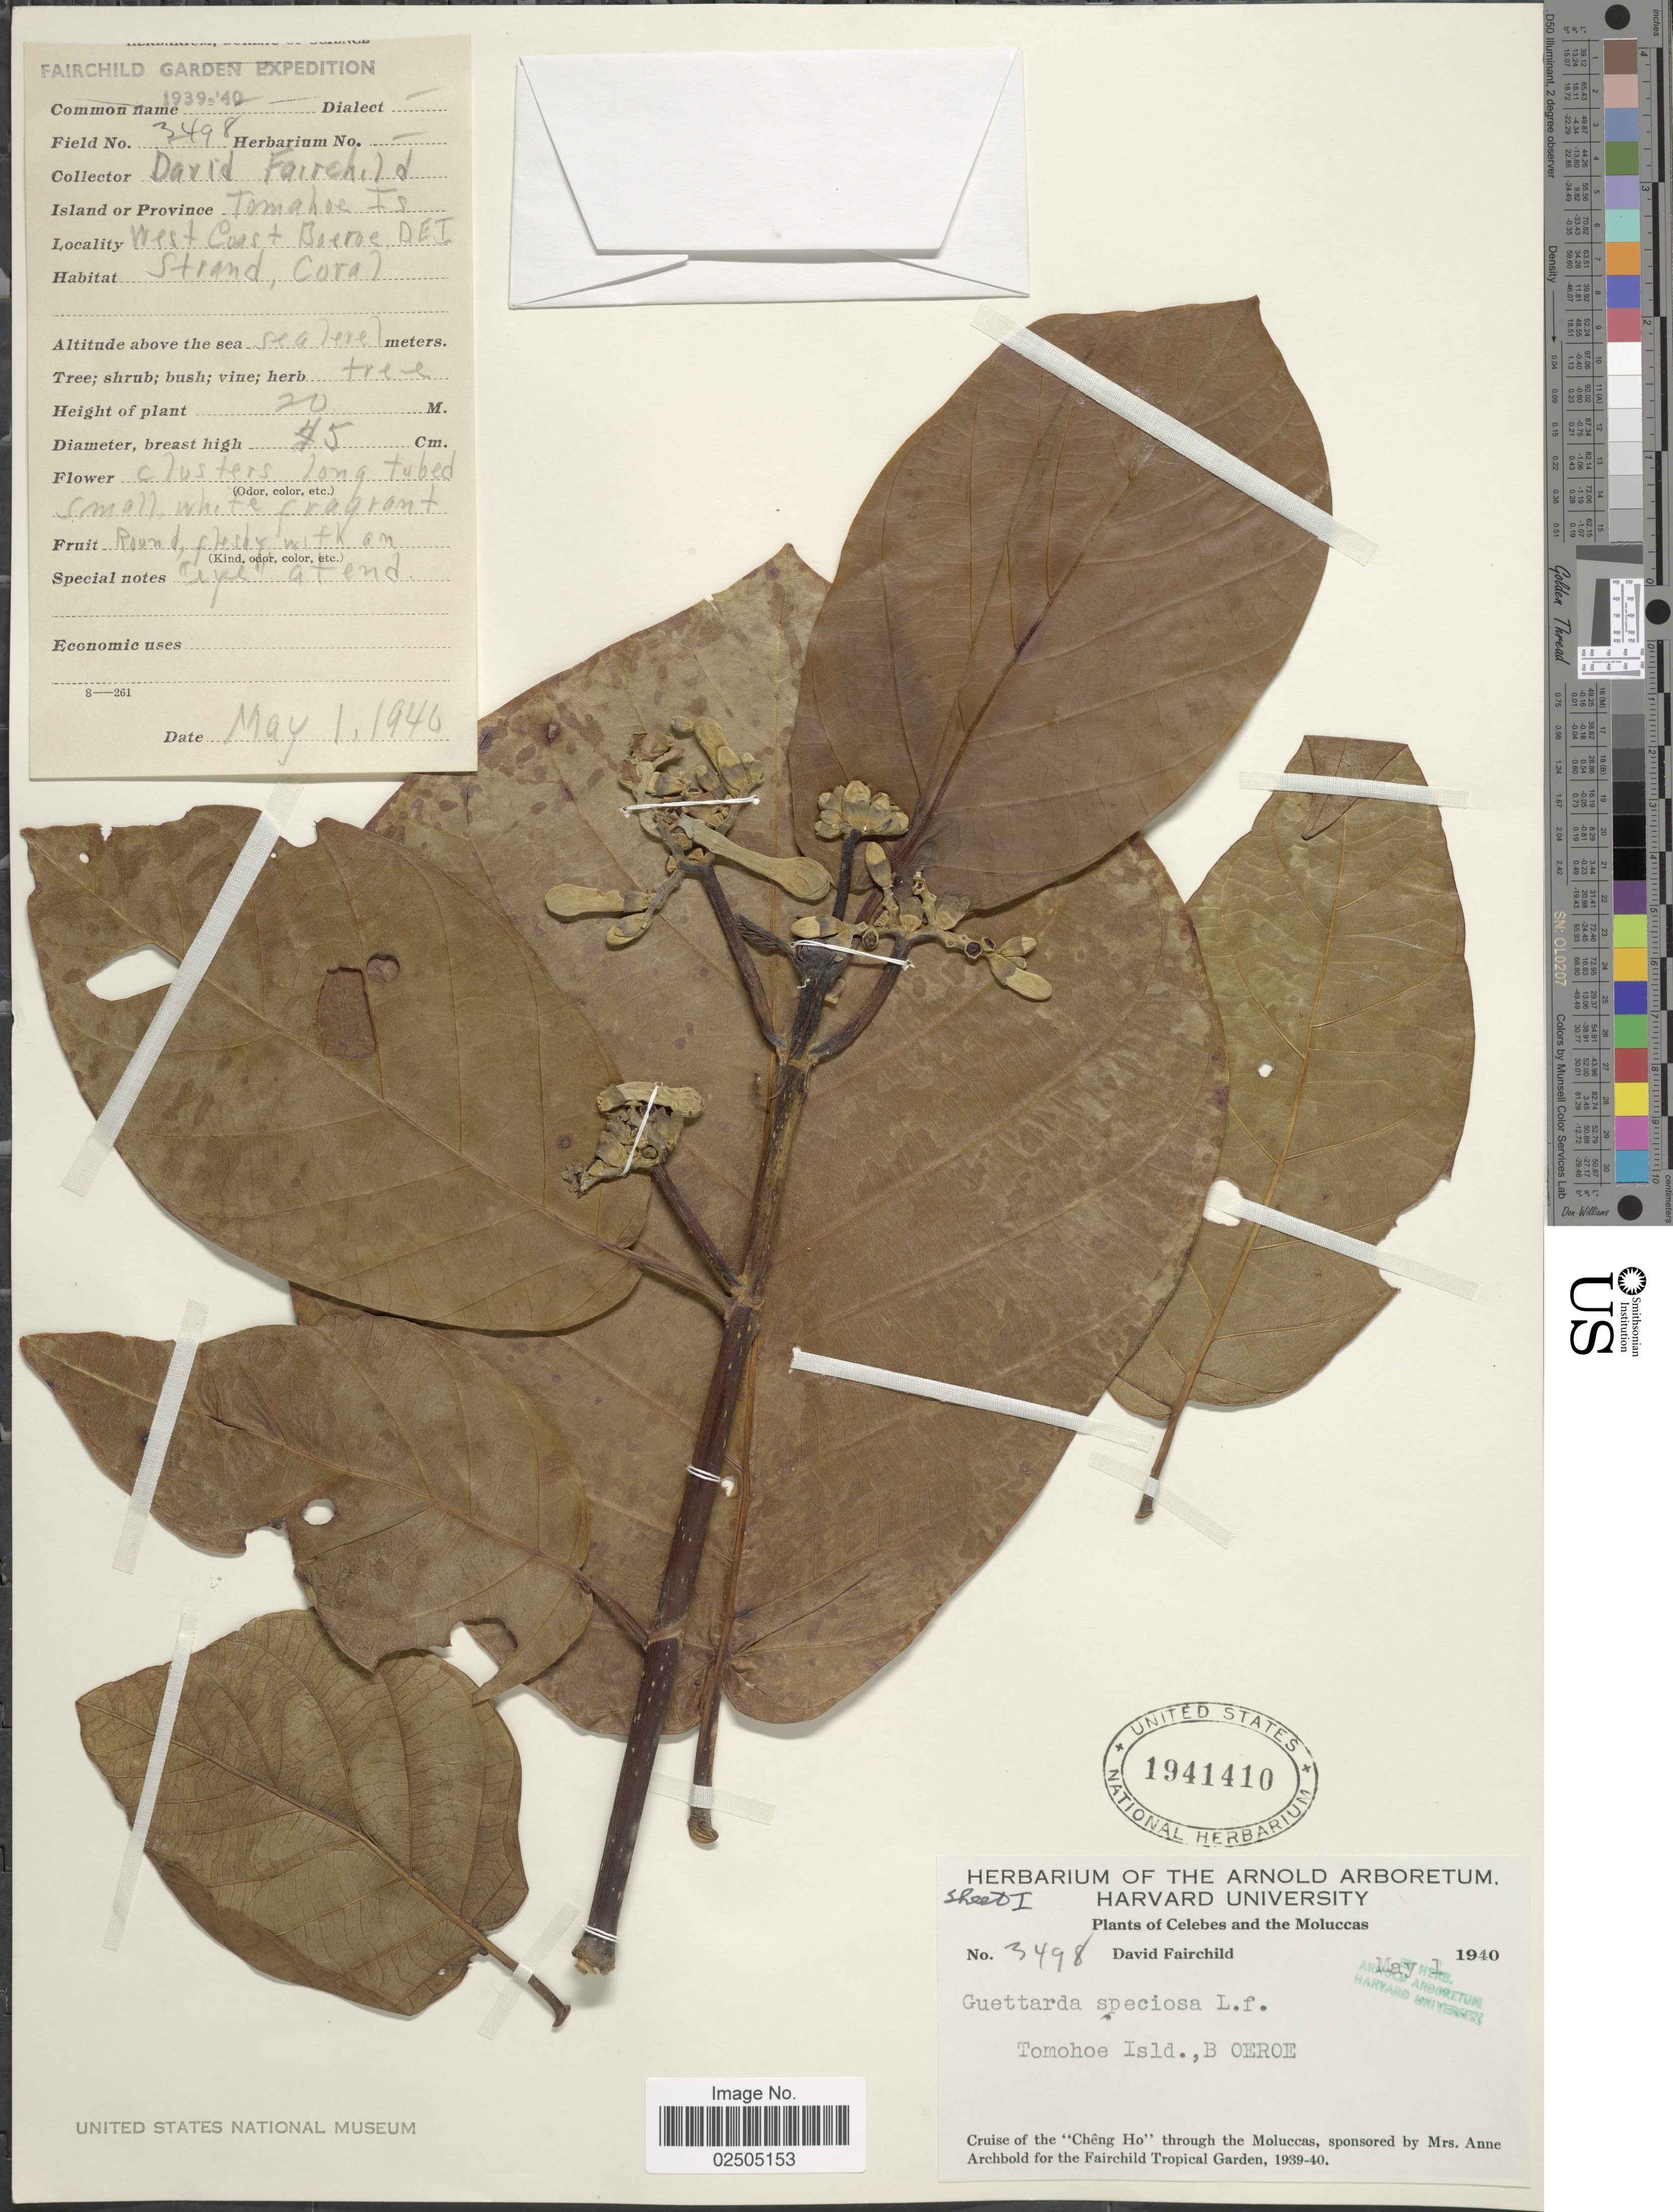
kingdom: Plantae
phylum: Tracheophyta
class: Magnoliopsida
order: Gentianales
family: Rubiaceae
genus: Guettarda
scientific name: Guettarda speciosa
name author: L.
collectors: D. Fairchild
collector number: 3498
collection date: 1940-05-01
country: Indonesia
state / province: Maluku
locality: Celebes and the Moluccas, Tomohoe Isld. B oeroe, West Coast Boeroe DEI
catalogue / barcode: US 1941410